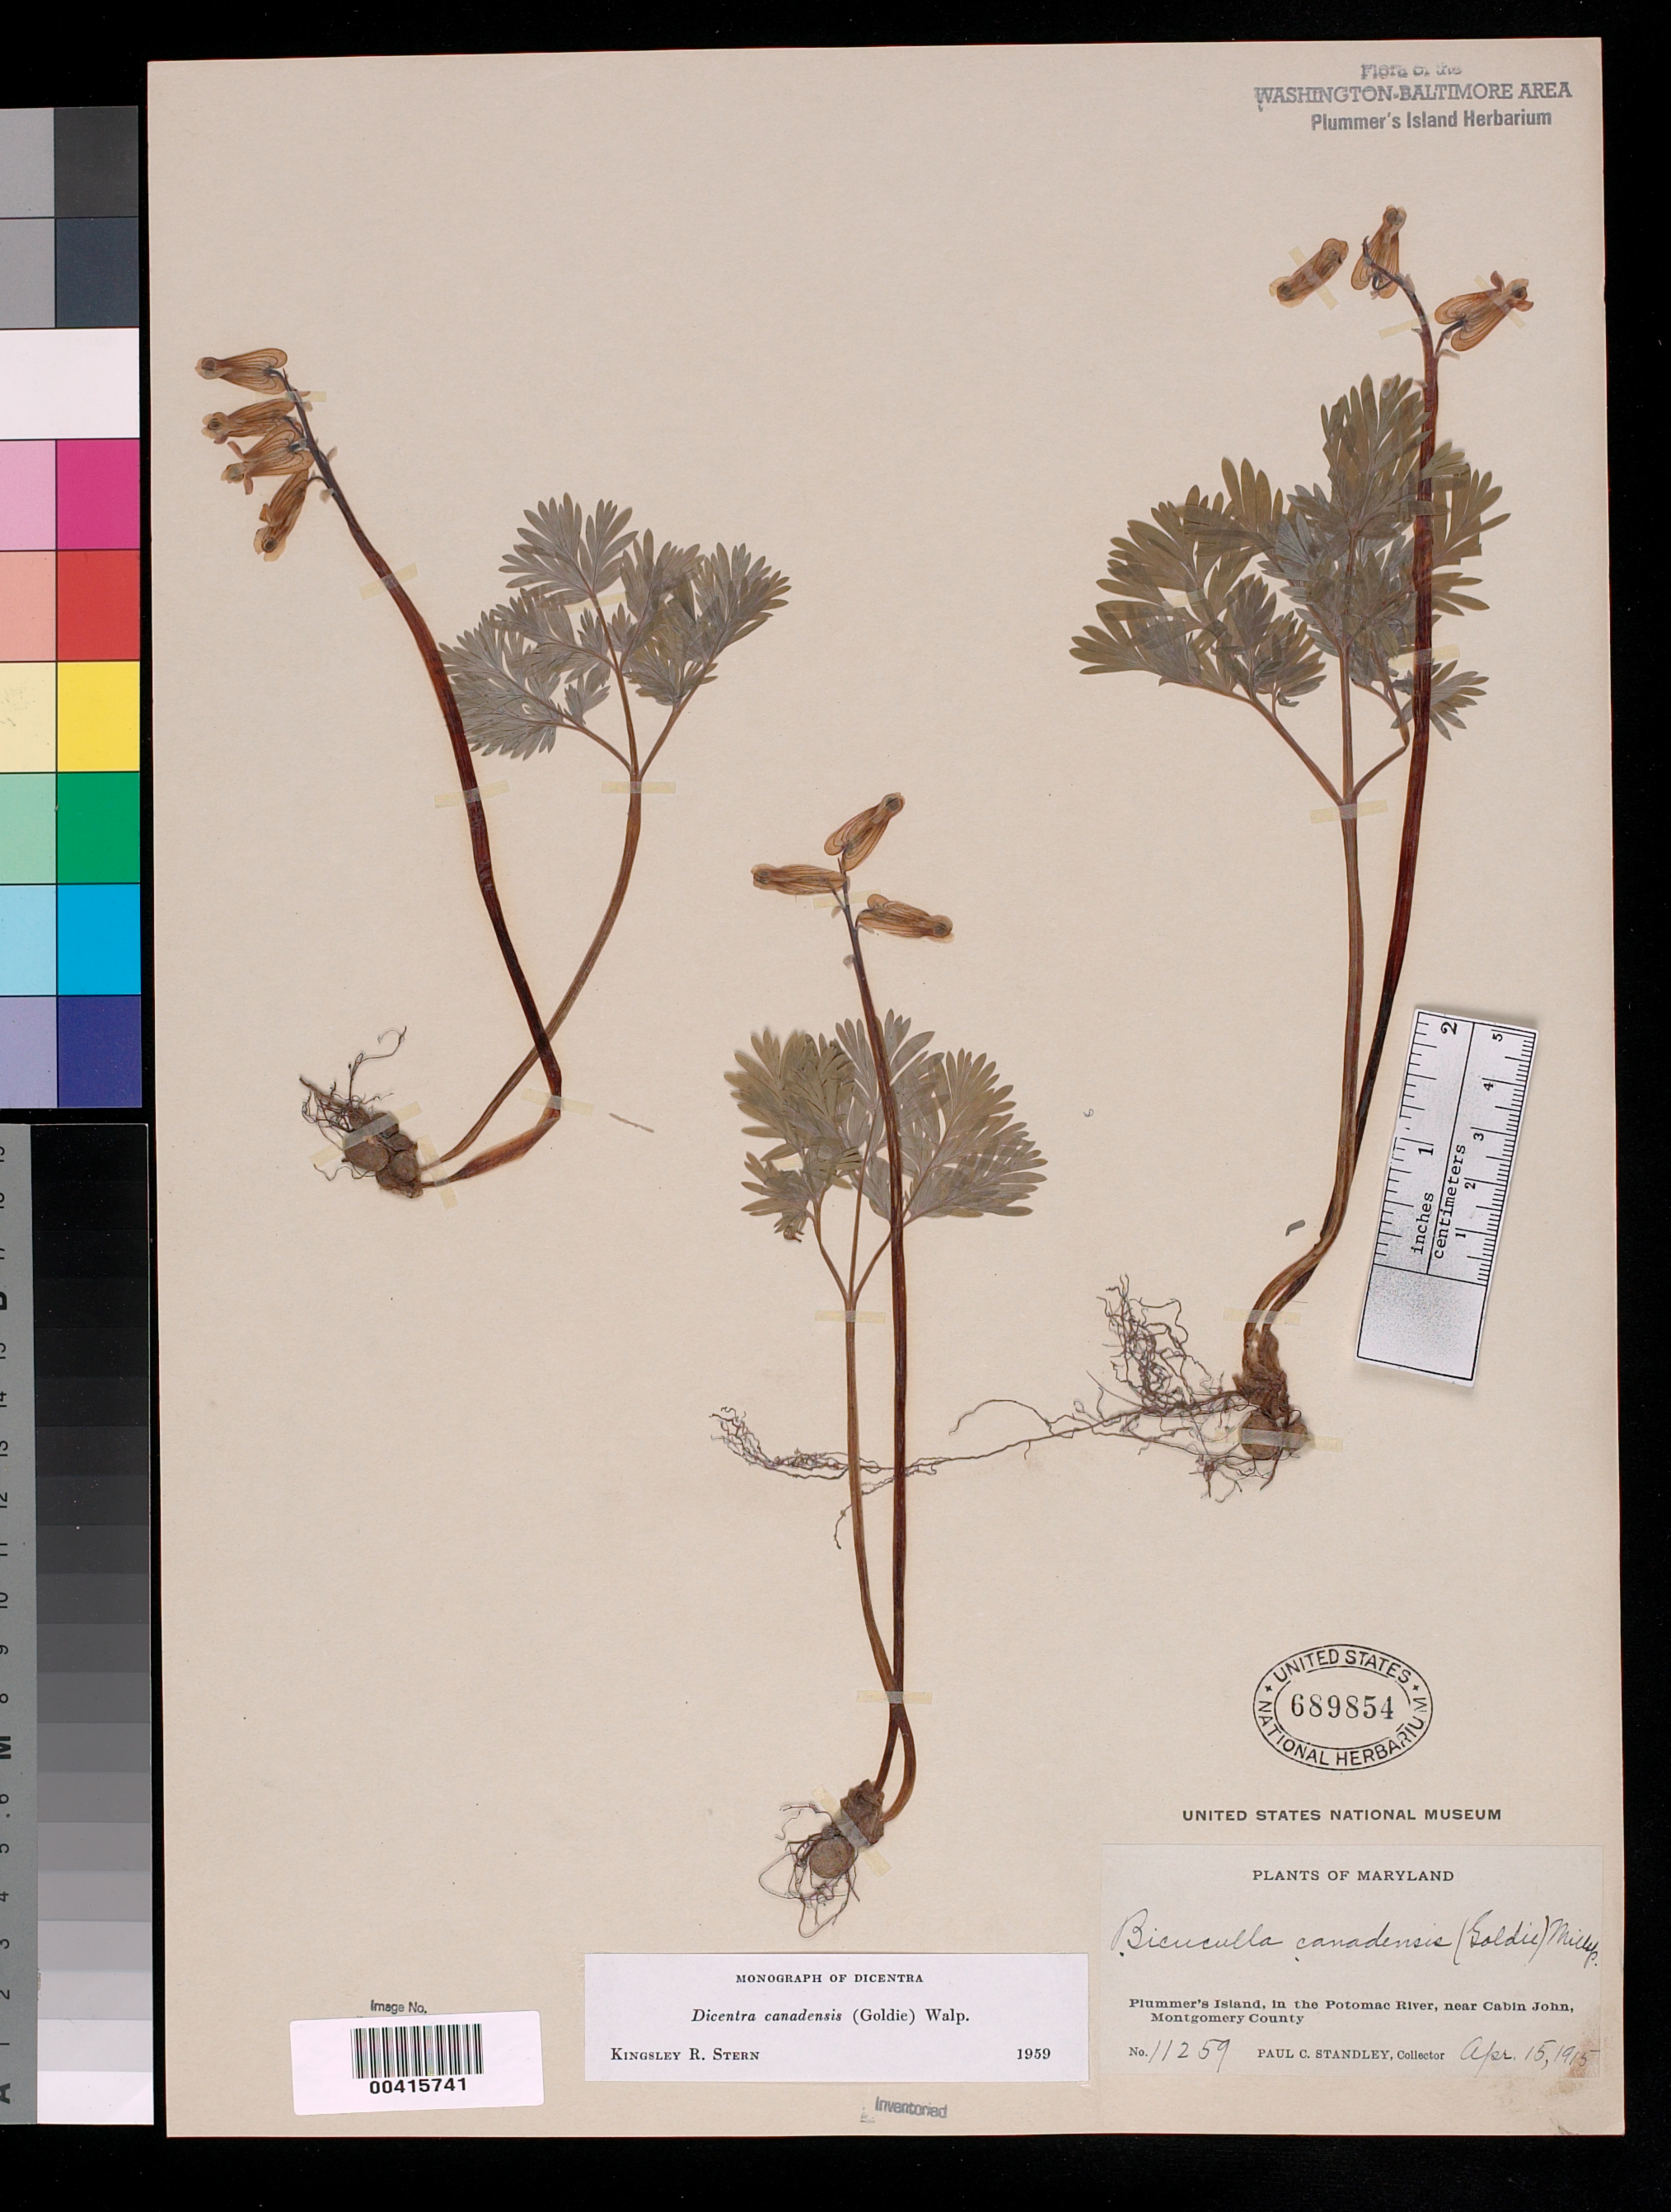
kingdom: Plantae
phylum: Tracheophyta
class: Magnoliopsida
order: Ranunculales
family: Papaveraceae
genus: Dicentra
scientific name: Dicentra canadensis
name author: (Goldie) Walp.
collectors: P. C. Standley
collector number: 11259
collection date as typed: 15 Apr 1915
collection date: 1915-04-15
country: United States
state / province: Maryland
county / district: Montgomery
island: Plummers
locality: Plummer's Island C. & O. Canal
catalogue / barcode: US 689854